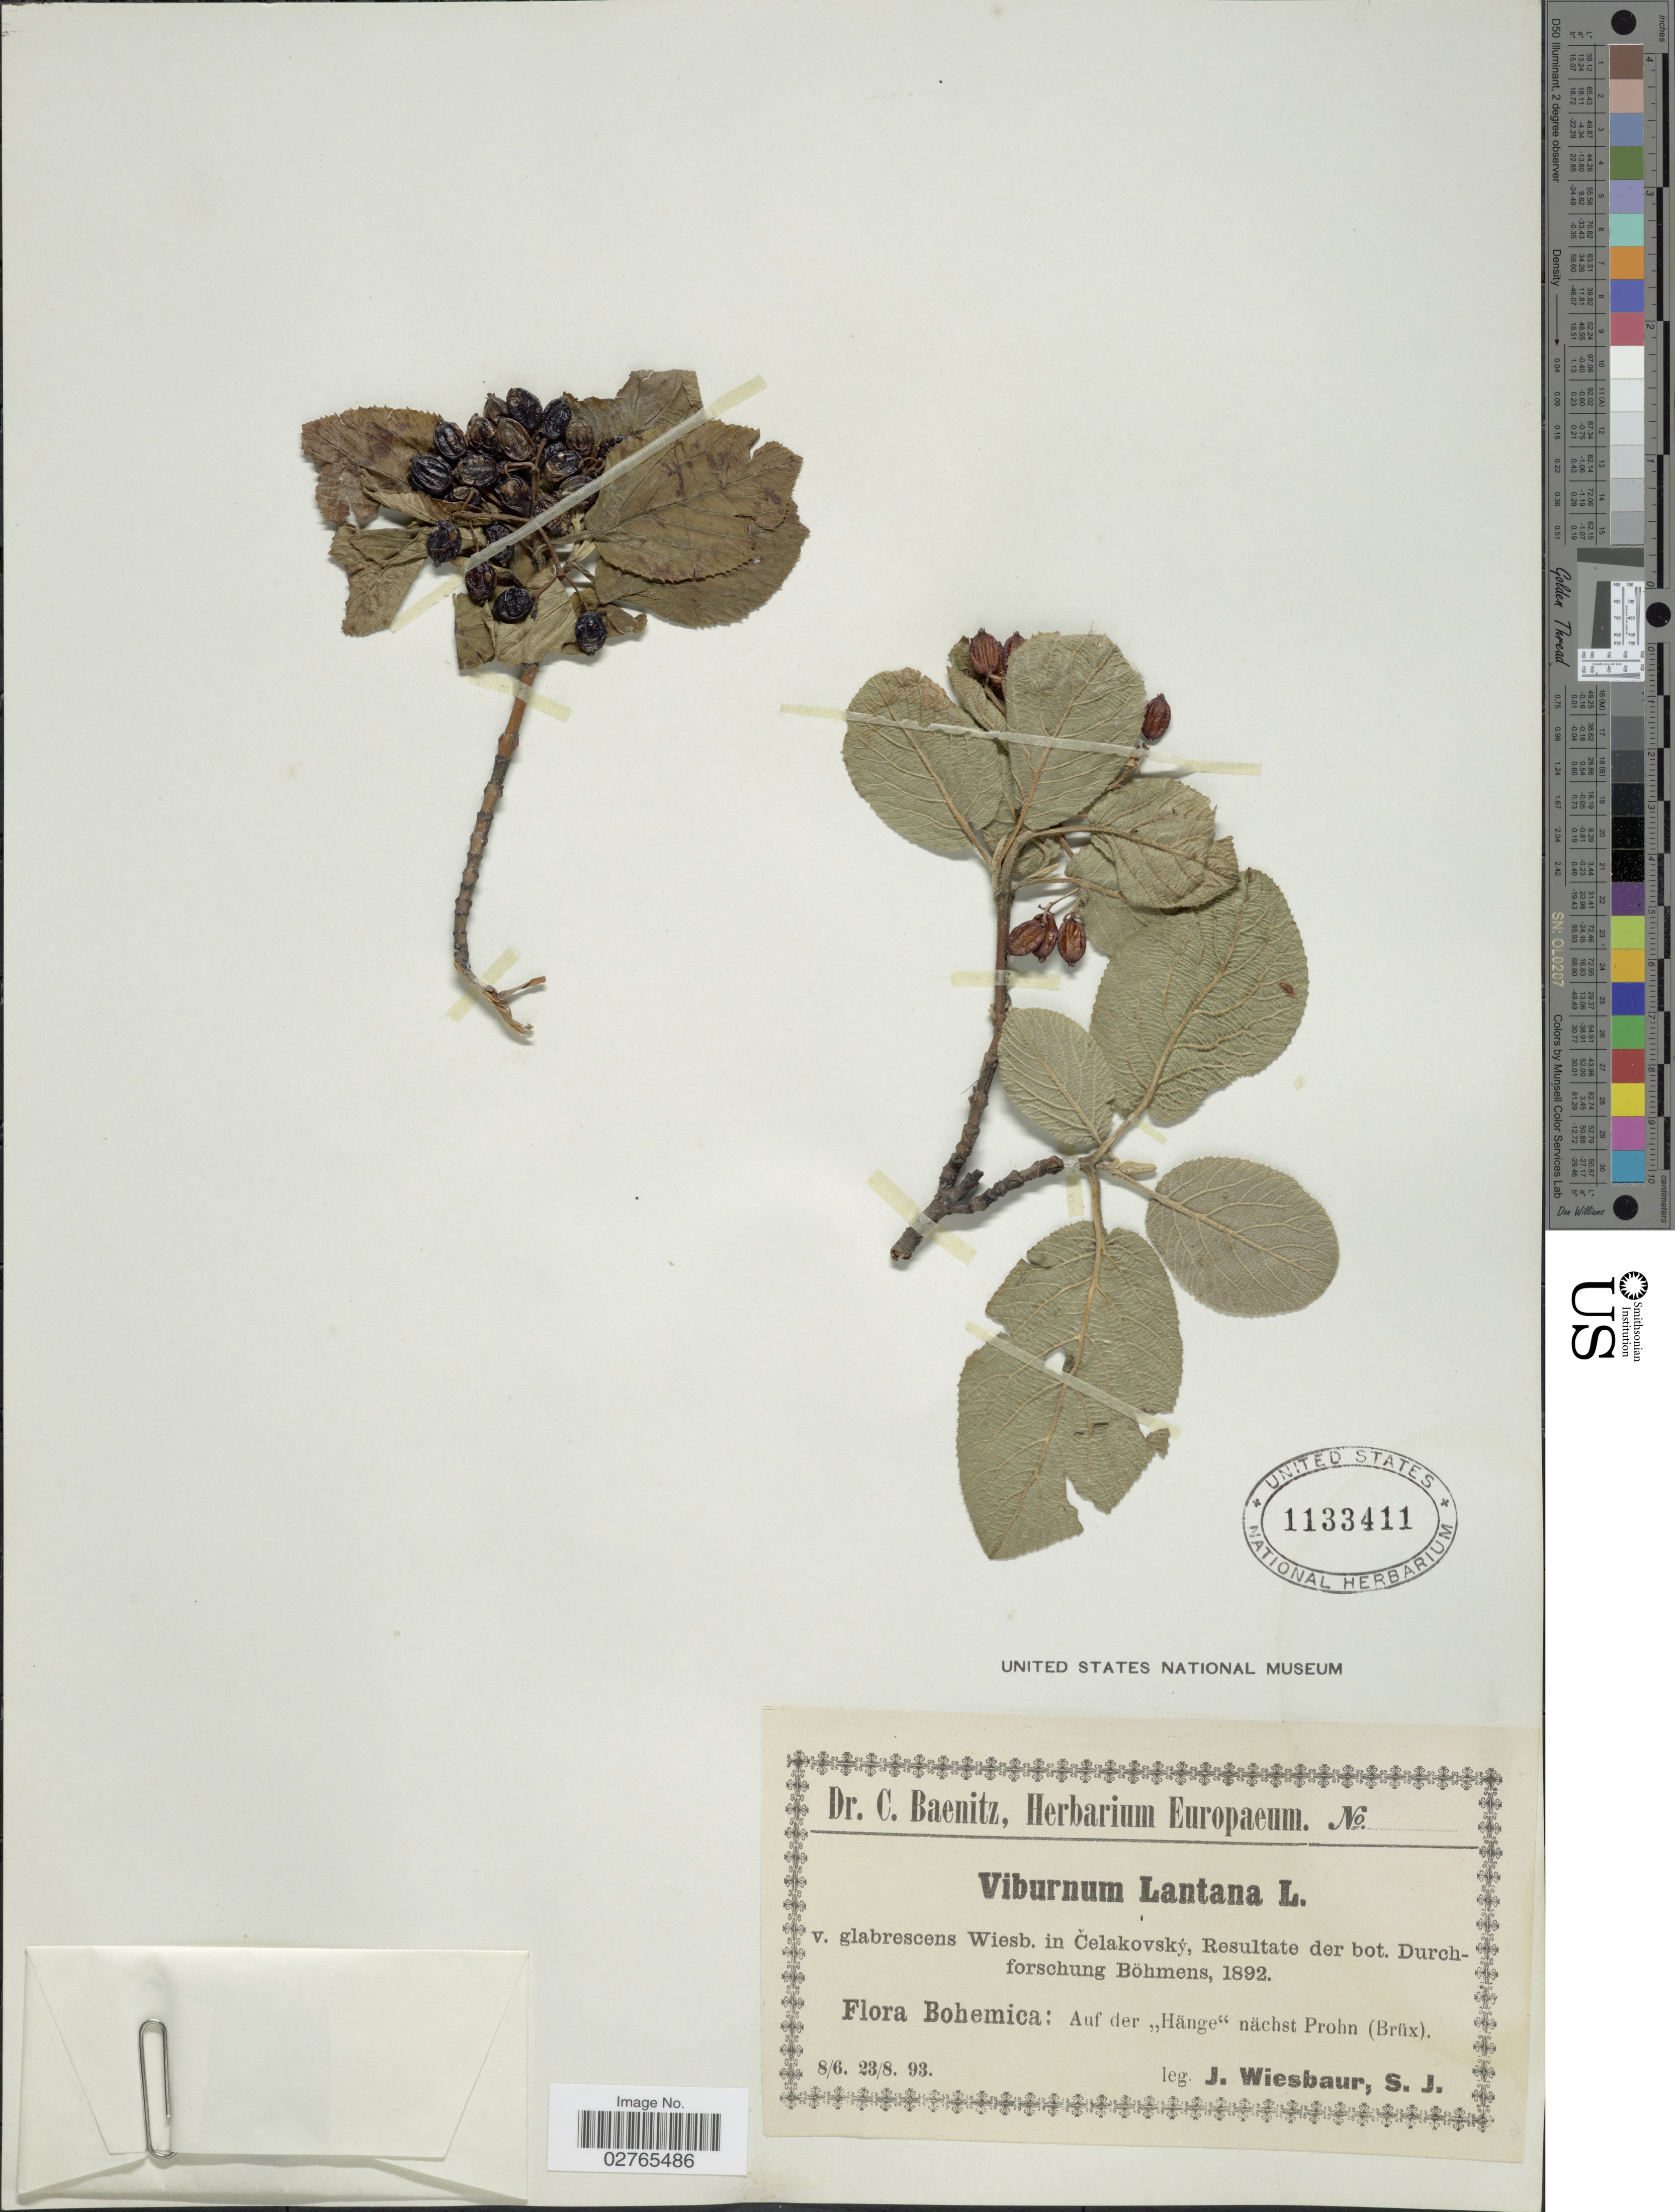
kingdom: Plantae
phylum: Tracheophyta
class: Magnoliopsida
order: Dipsacales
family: Viburnaceae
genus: Viburnum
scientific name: Viburnum lantana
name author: L.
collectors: J. Wiesbaur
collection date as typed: Transcribed d/m/y: 8/6/93 to 23/8/93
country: Czechia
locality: Bohemica: Auf der "Hänge" nächst Prohn (Brüx)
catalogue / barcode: US 1133411